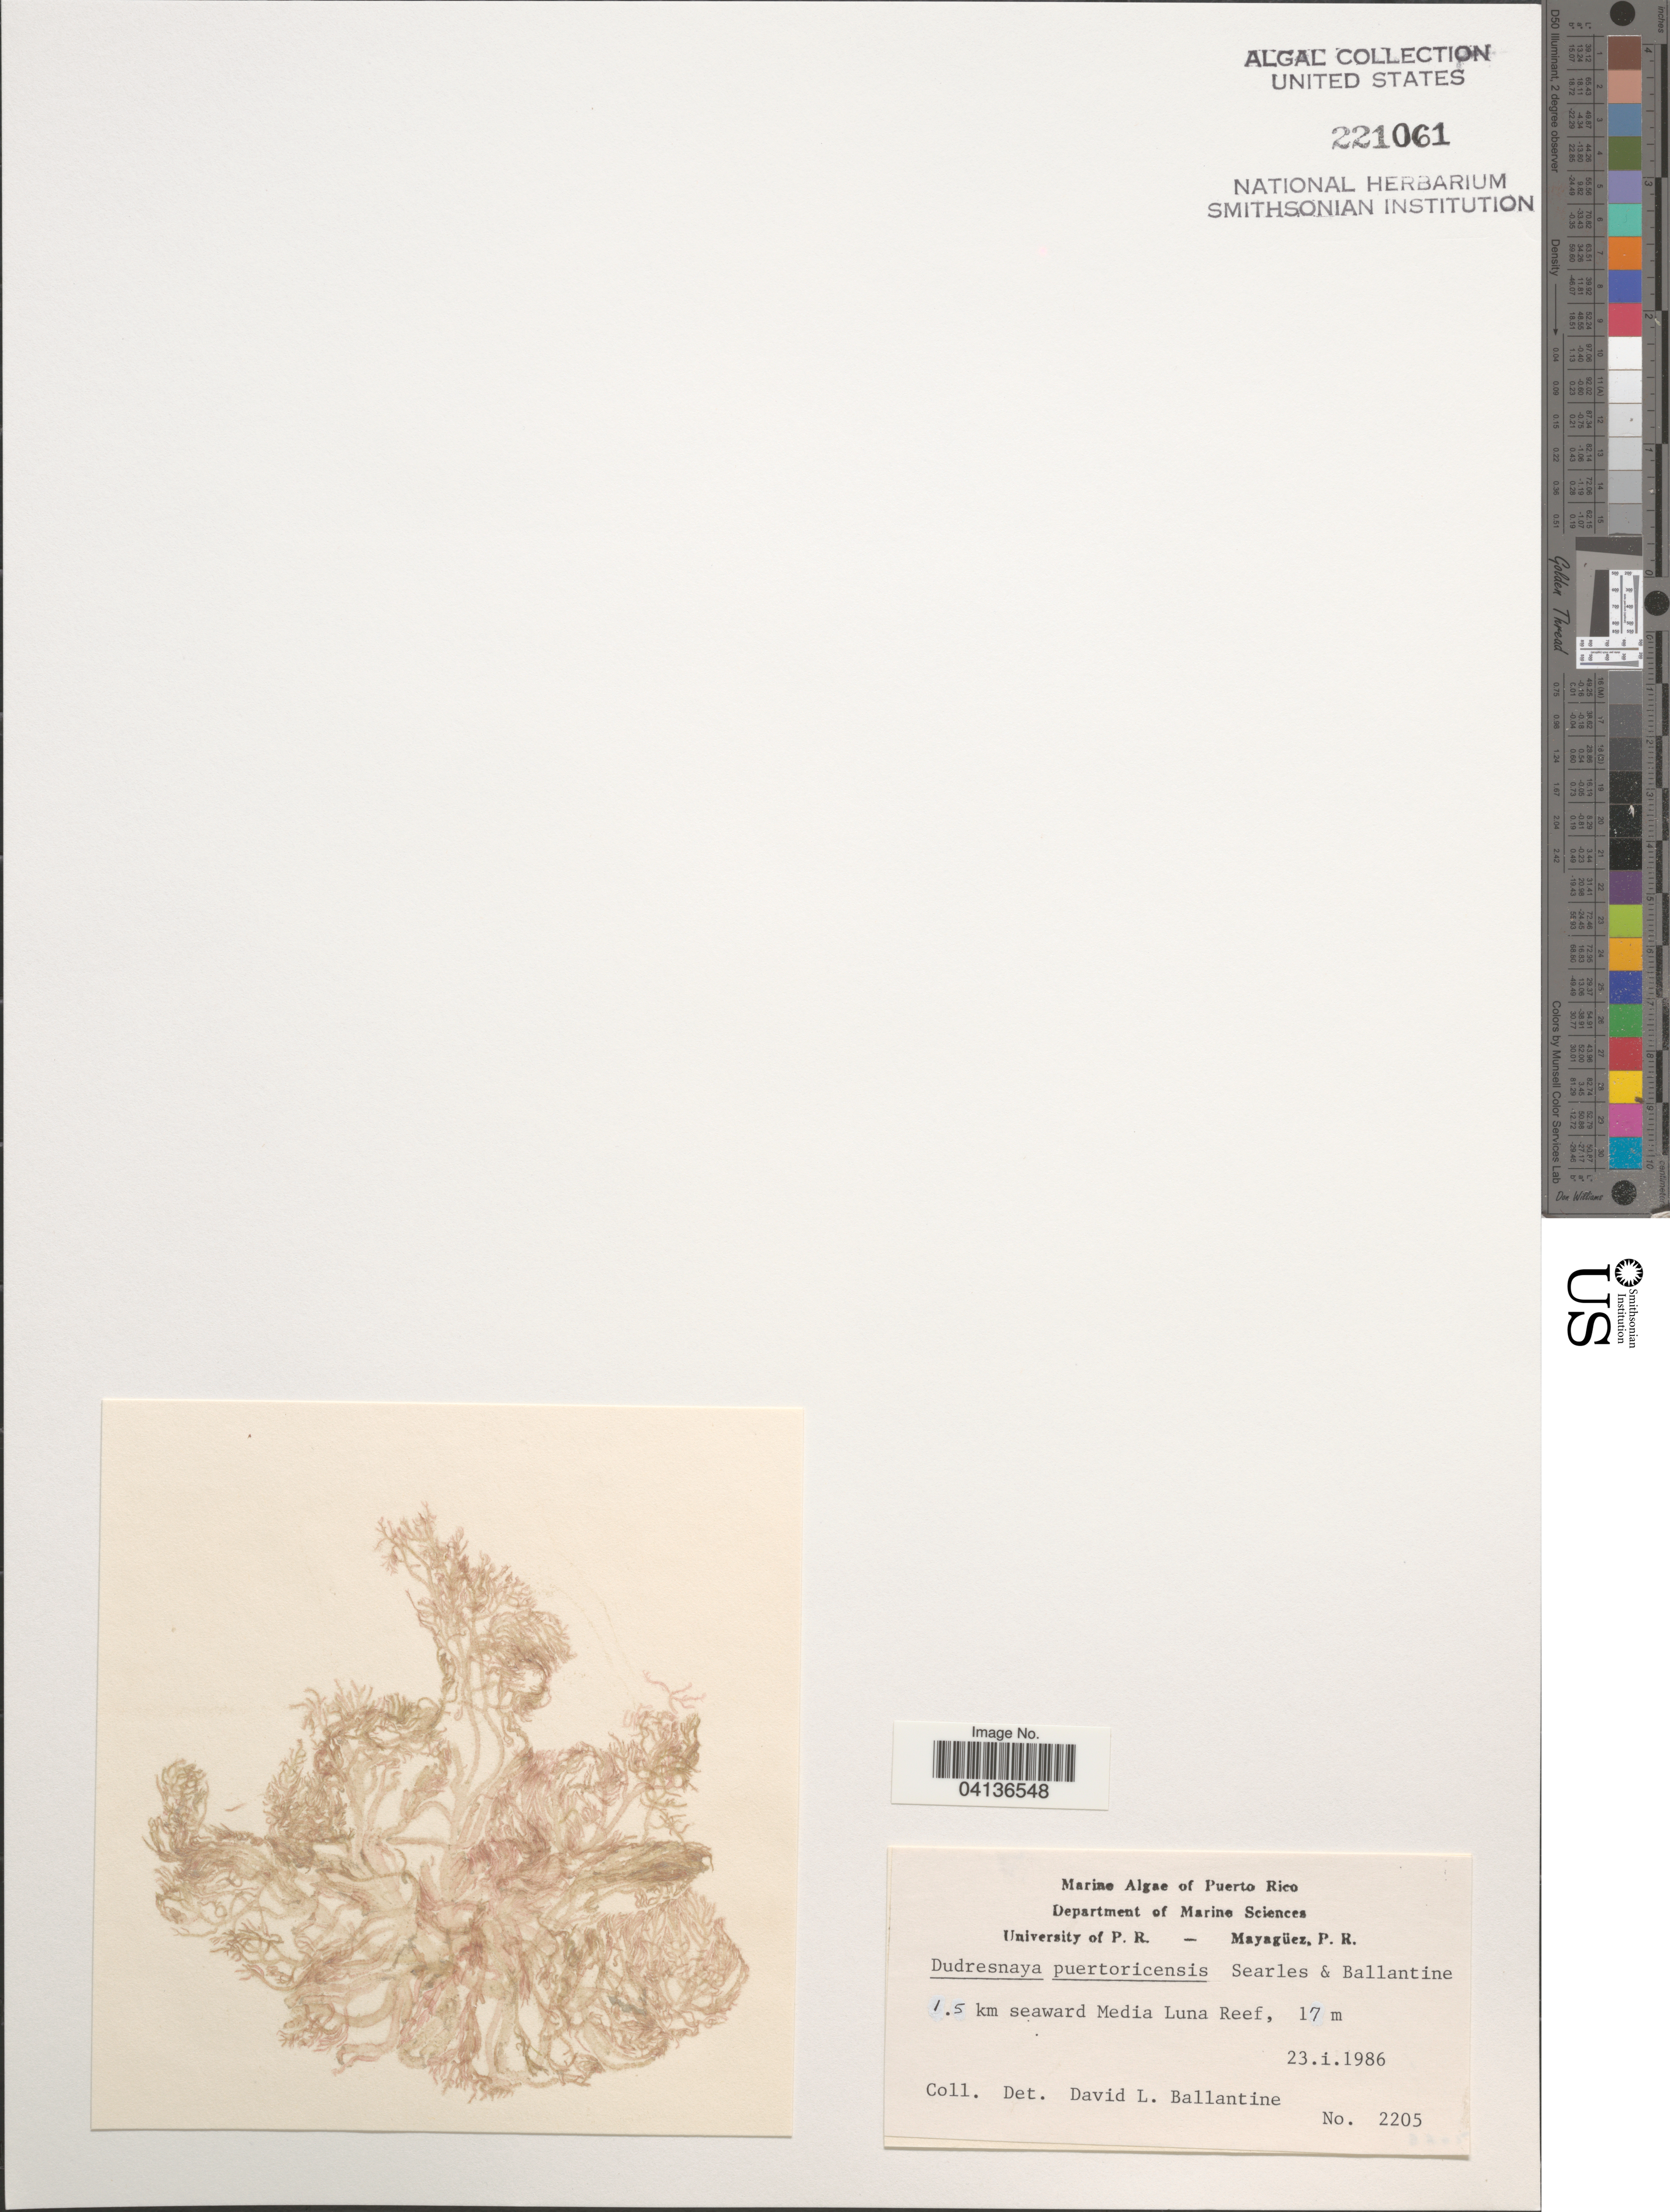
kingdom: Plantae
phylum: Rhodophyta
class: Florideophyceae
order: Gigartinales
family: Dumontiaceae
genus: Dudresnaya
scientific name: Dudresnaya puertoricensis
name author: Searles & D.L. Ballant.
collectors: D.L. Ballantine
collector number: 2205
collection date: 1986-01-23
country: Puerto Rico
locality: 1.5 km seaward Media Luna Reef.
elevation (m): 17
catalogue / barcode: US 221061